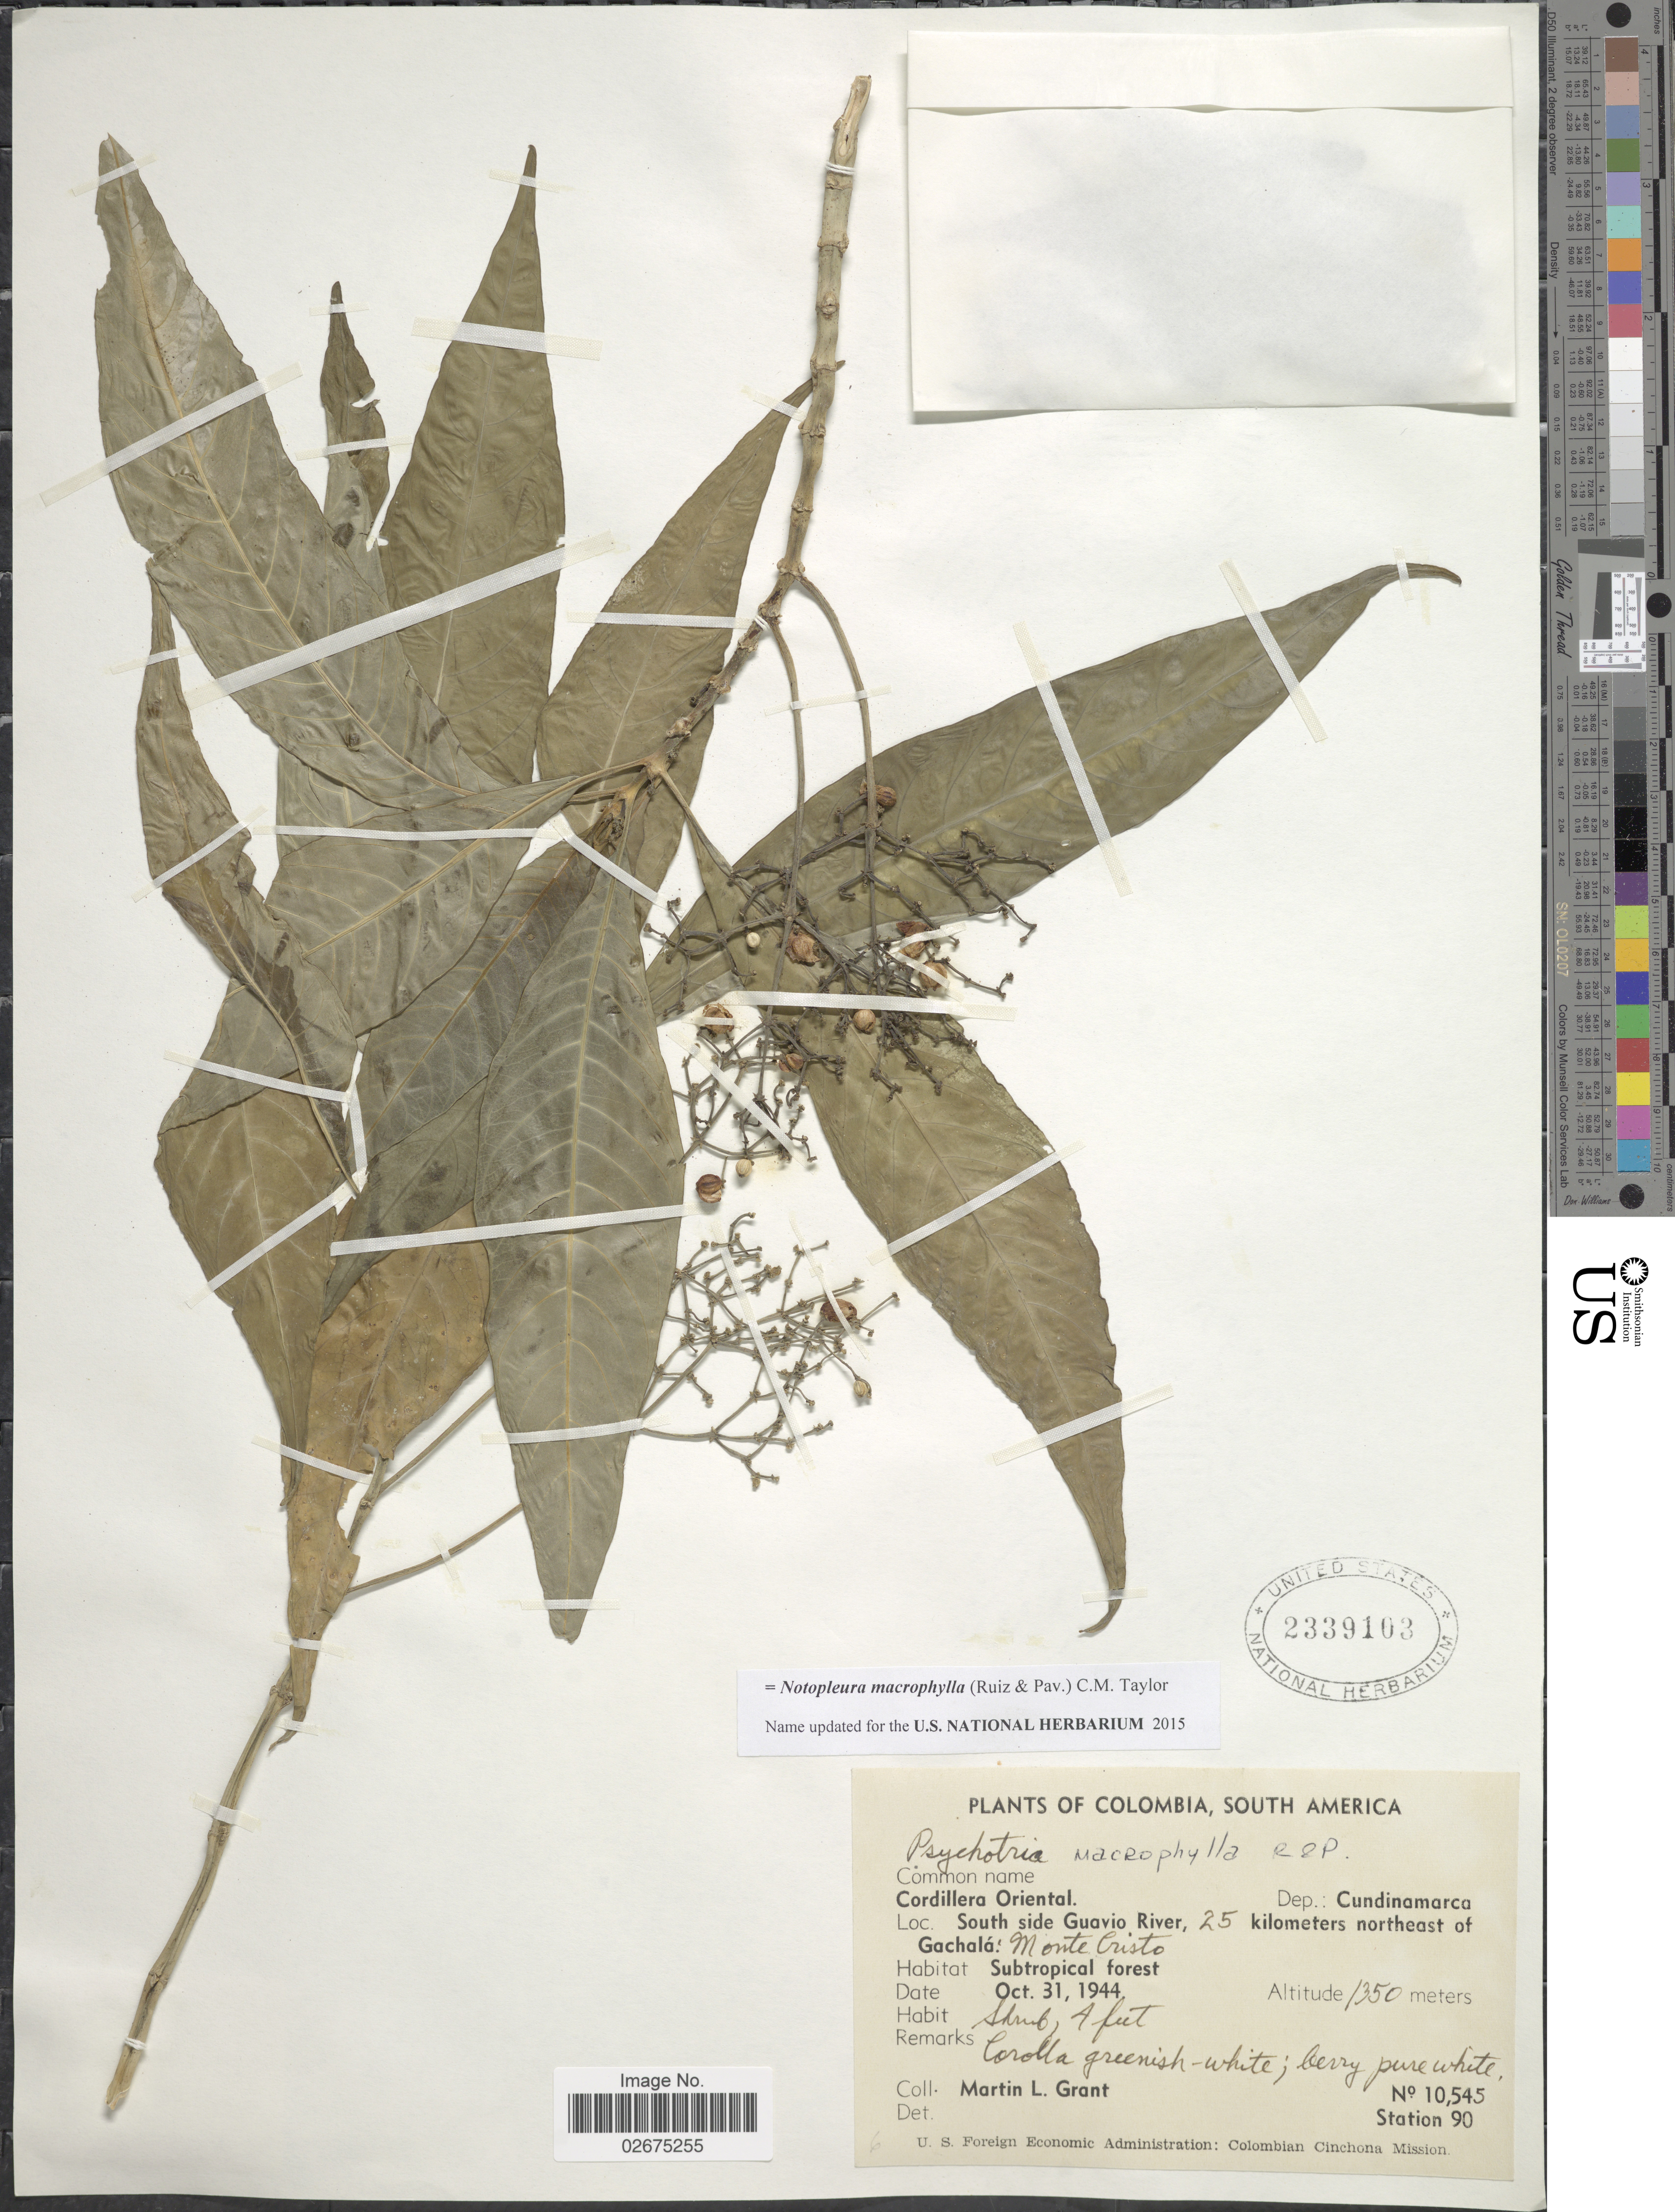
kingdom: Plantae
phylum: Tracheophyta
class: Magnoliopsida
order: Gentianales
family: Rubiaceae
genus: Notopleura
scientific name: Notopleura macrophylla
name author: (Ruiz & Pav.) C.M. Taylor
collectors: M. L. Grant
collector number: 10545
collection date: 1944-10-31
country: Colombia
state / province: Cundinamarca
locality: Cordillera Oriental, Dep. Cundinamarca, South side Guavio River, 25 kilometers northeast of Gachalá. Monte Cristo, Subtropical forest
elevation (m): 1350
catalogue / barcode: US 2339103